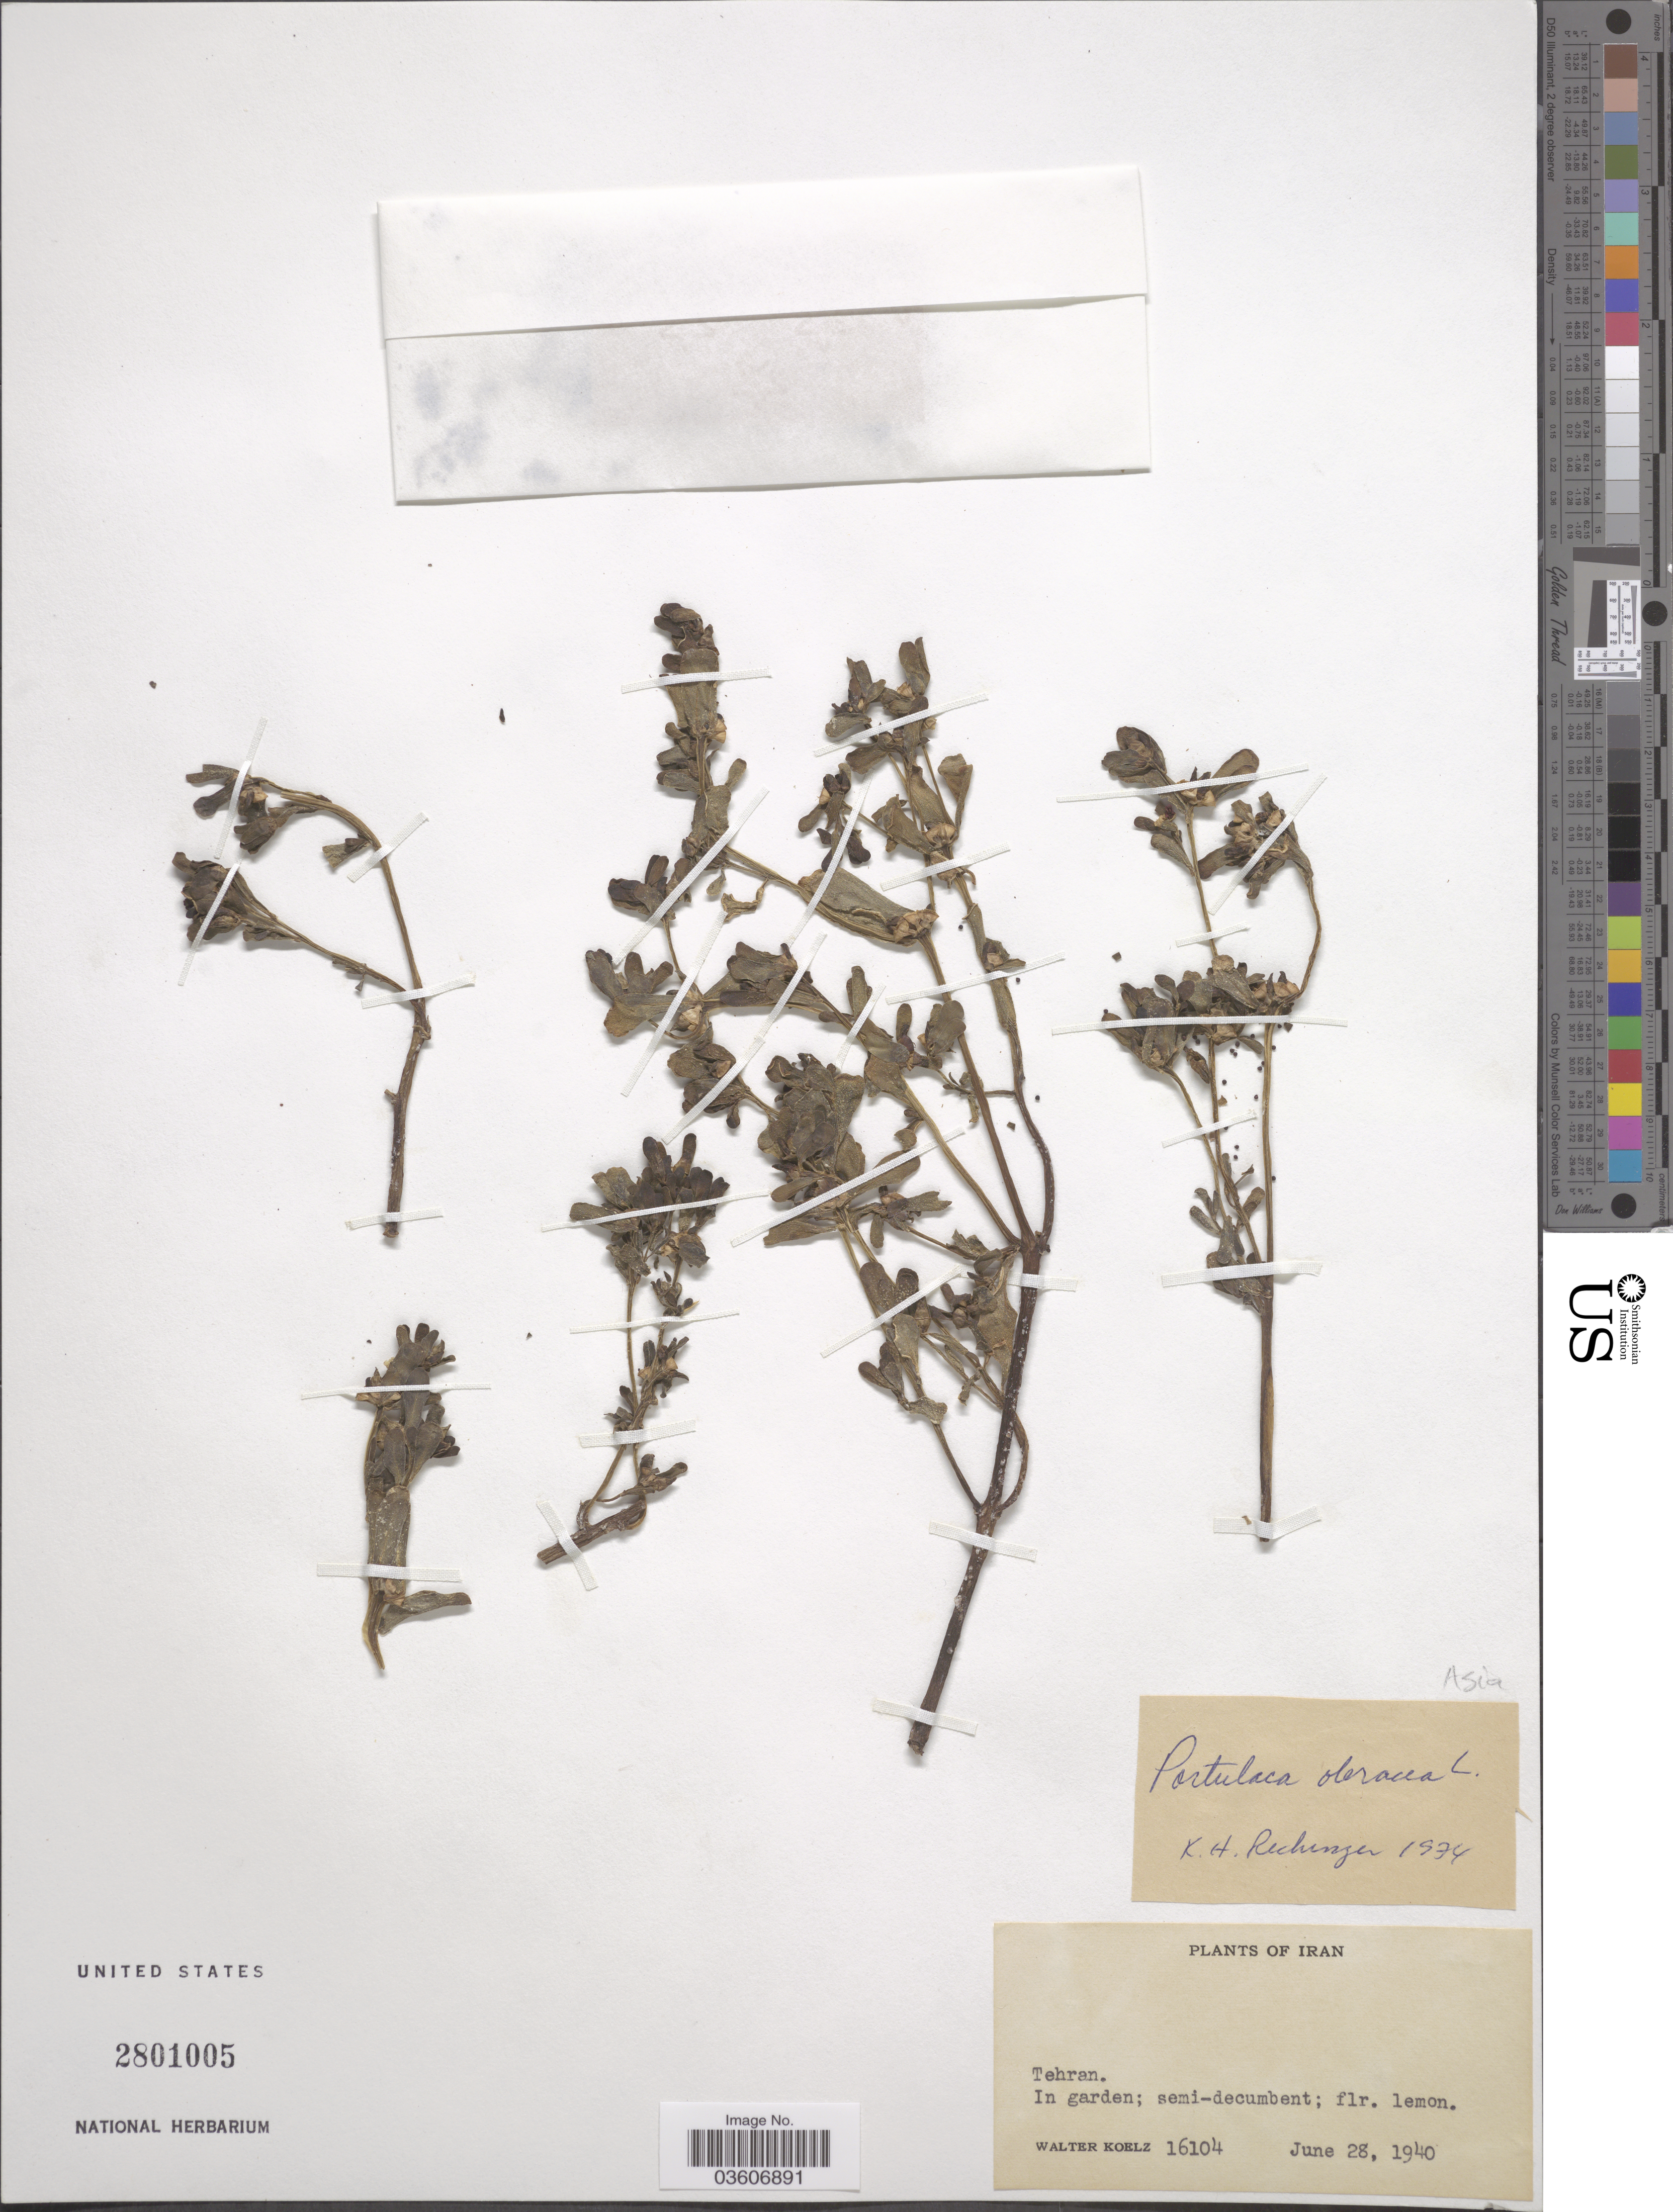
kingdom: Plantae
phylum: Tracheophyta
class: Magnoliopsida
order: Caryophyllales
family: Portulacaceae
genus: Portulaca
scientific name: Portulaca oleracea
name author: L.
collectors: W. N. Koelz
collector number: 16104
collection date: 1940-06-28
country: Iran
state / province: Tehran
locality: In garden.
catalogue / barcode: US 2801005